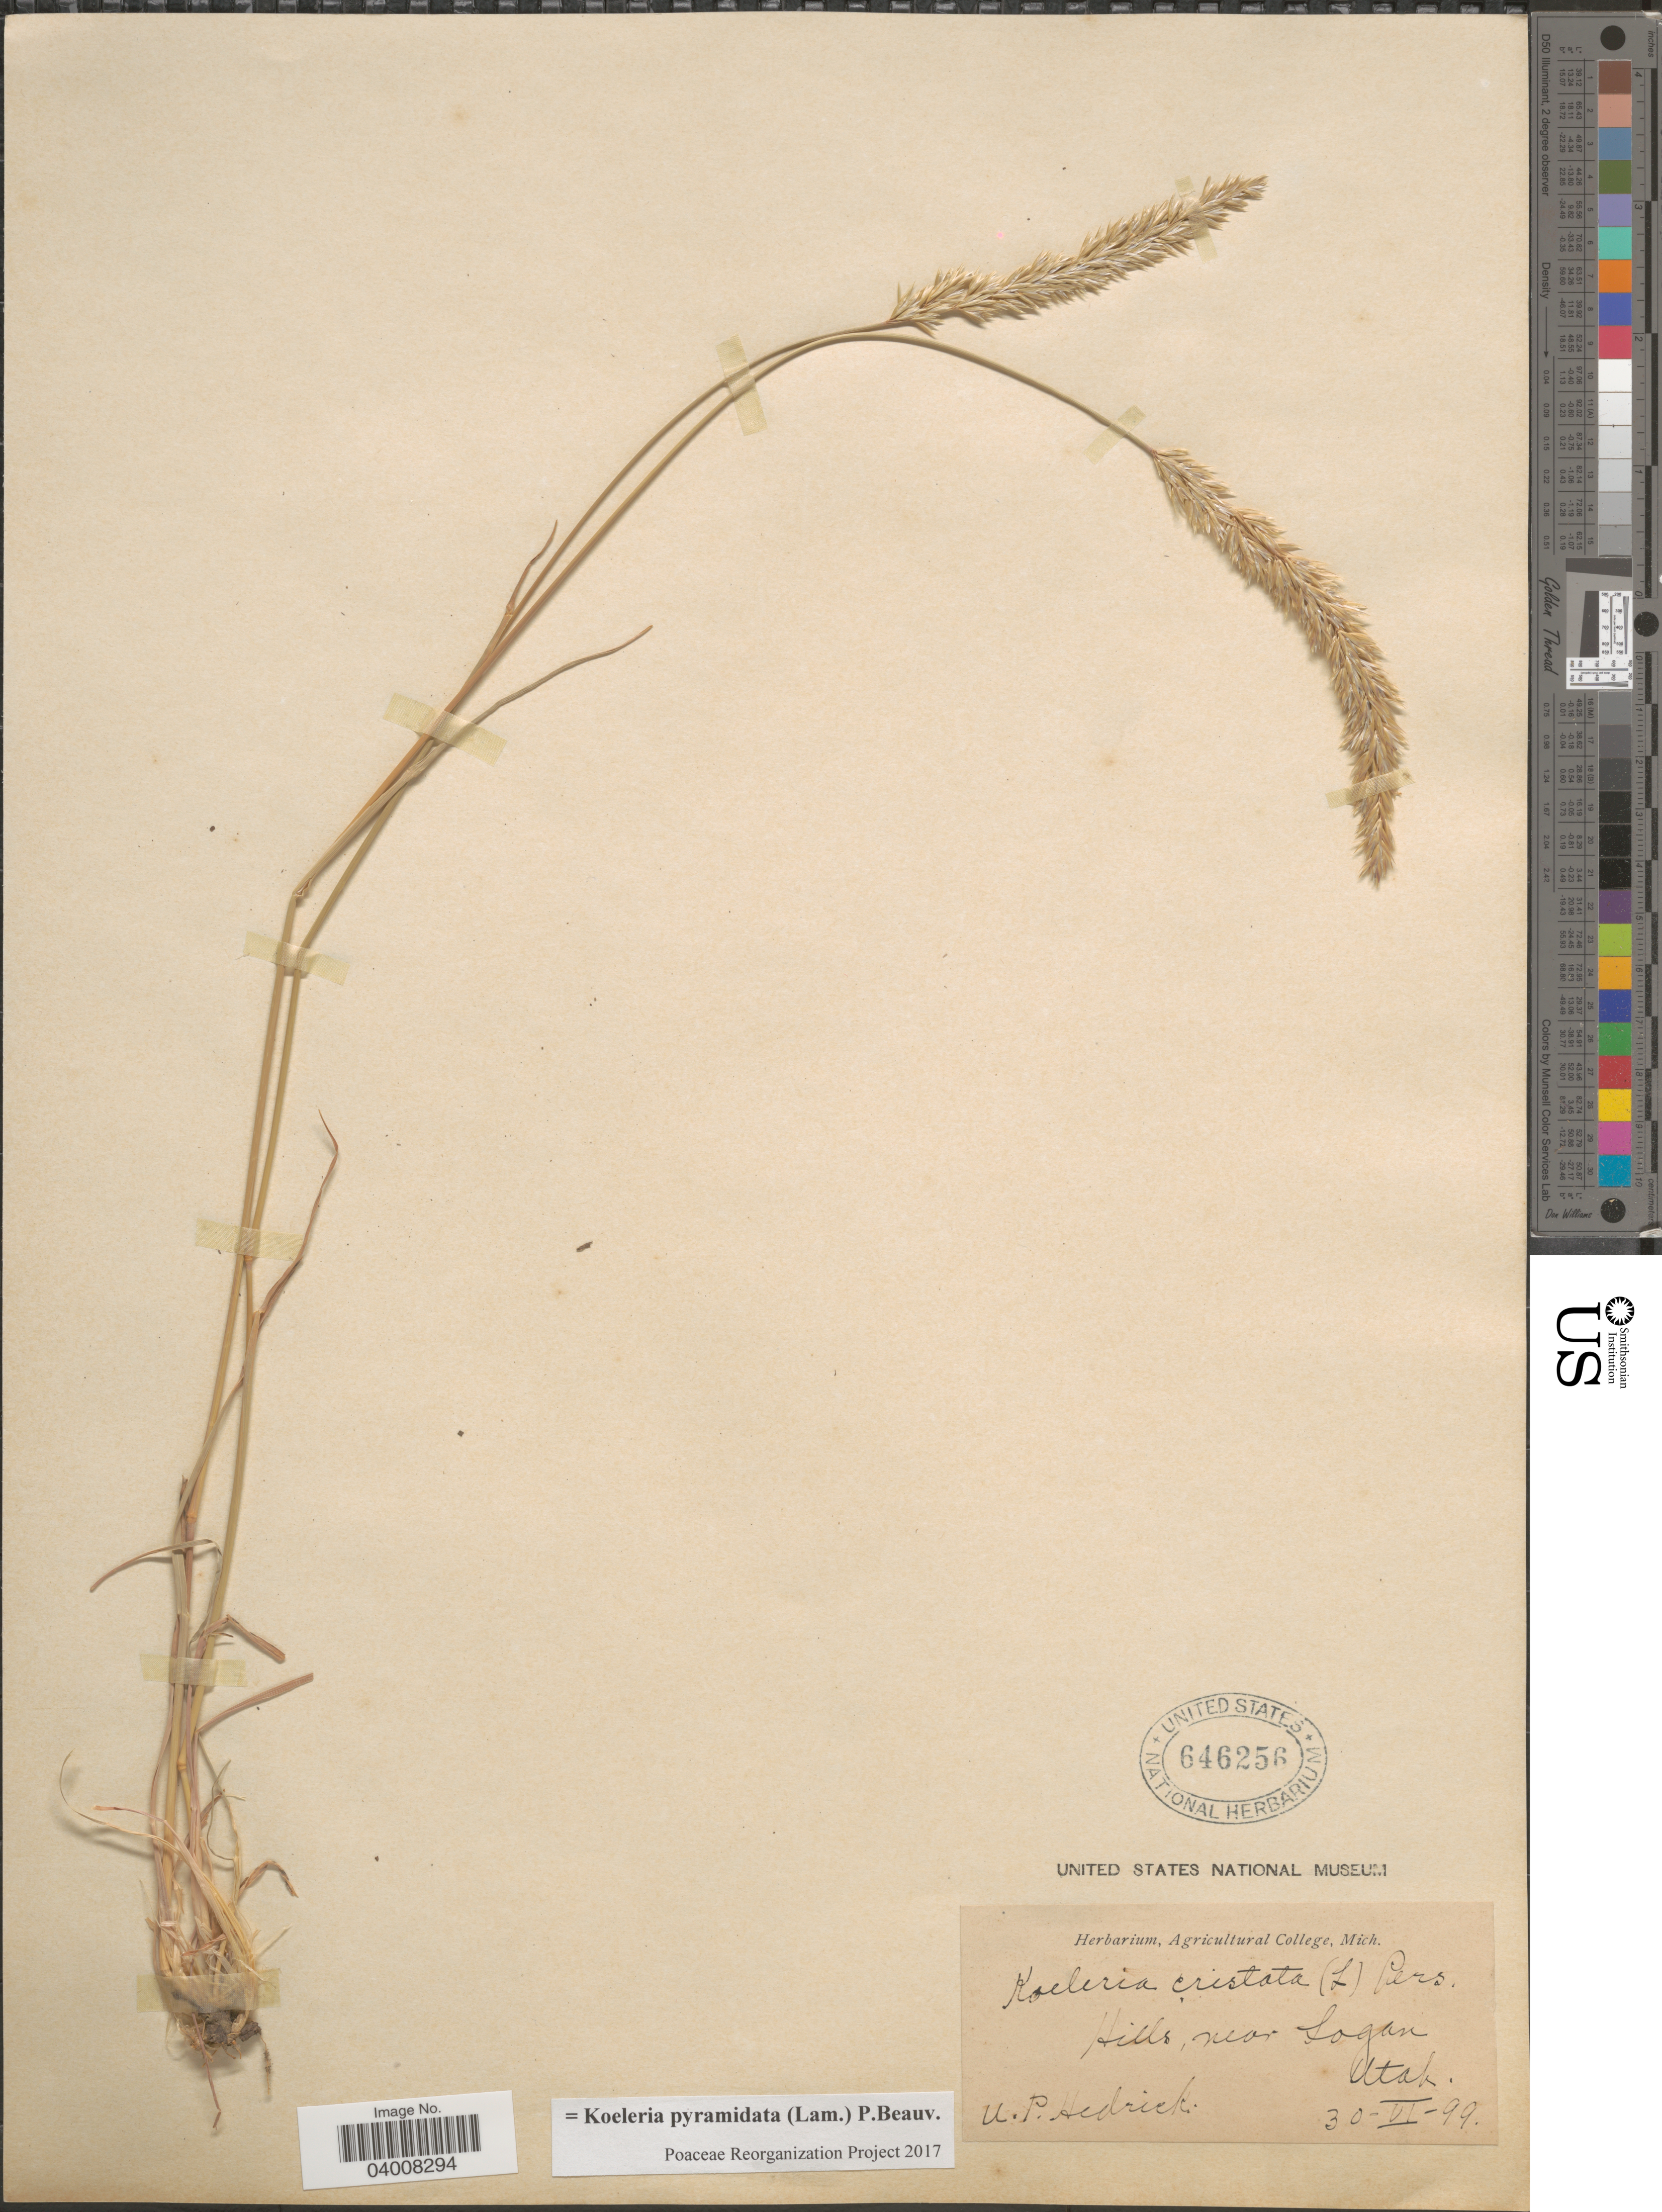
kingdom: Plantae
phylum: Tracheophyta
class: Liliopsida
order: Poales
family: Poaceae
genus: Koeleria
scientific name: Koeleria pyramidata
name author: (Lam.) P. Beauv.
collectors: U. Hedrick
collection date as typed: Transcribed d/m/y: 30/6/99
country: United States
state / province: Utah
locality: Hills, near Logan.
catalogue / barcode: US 646256